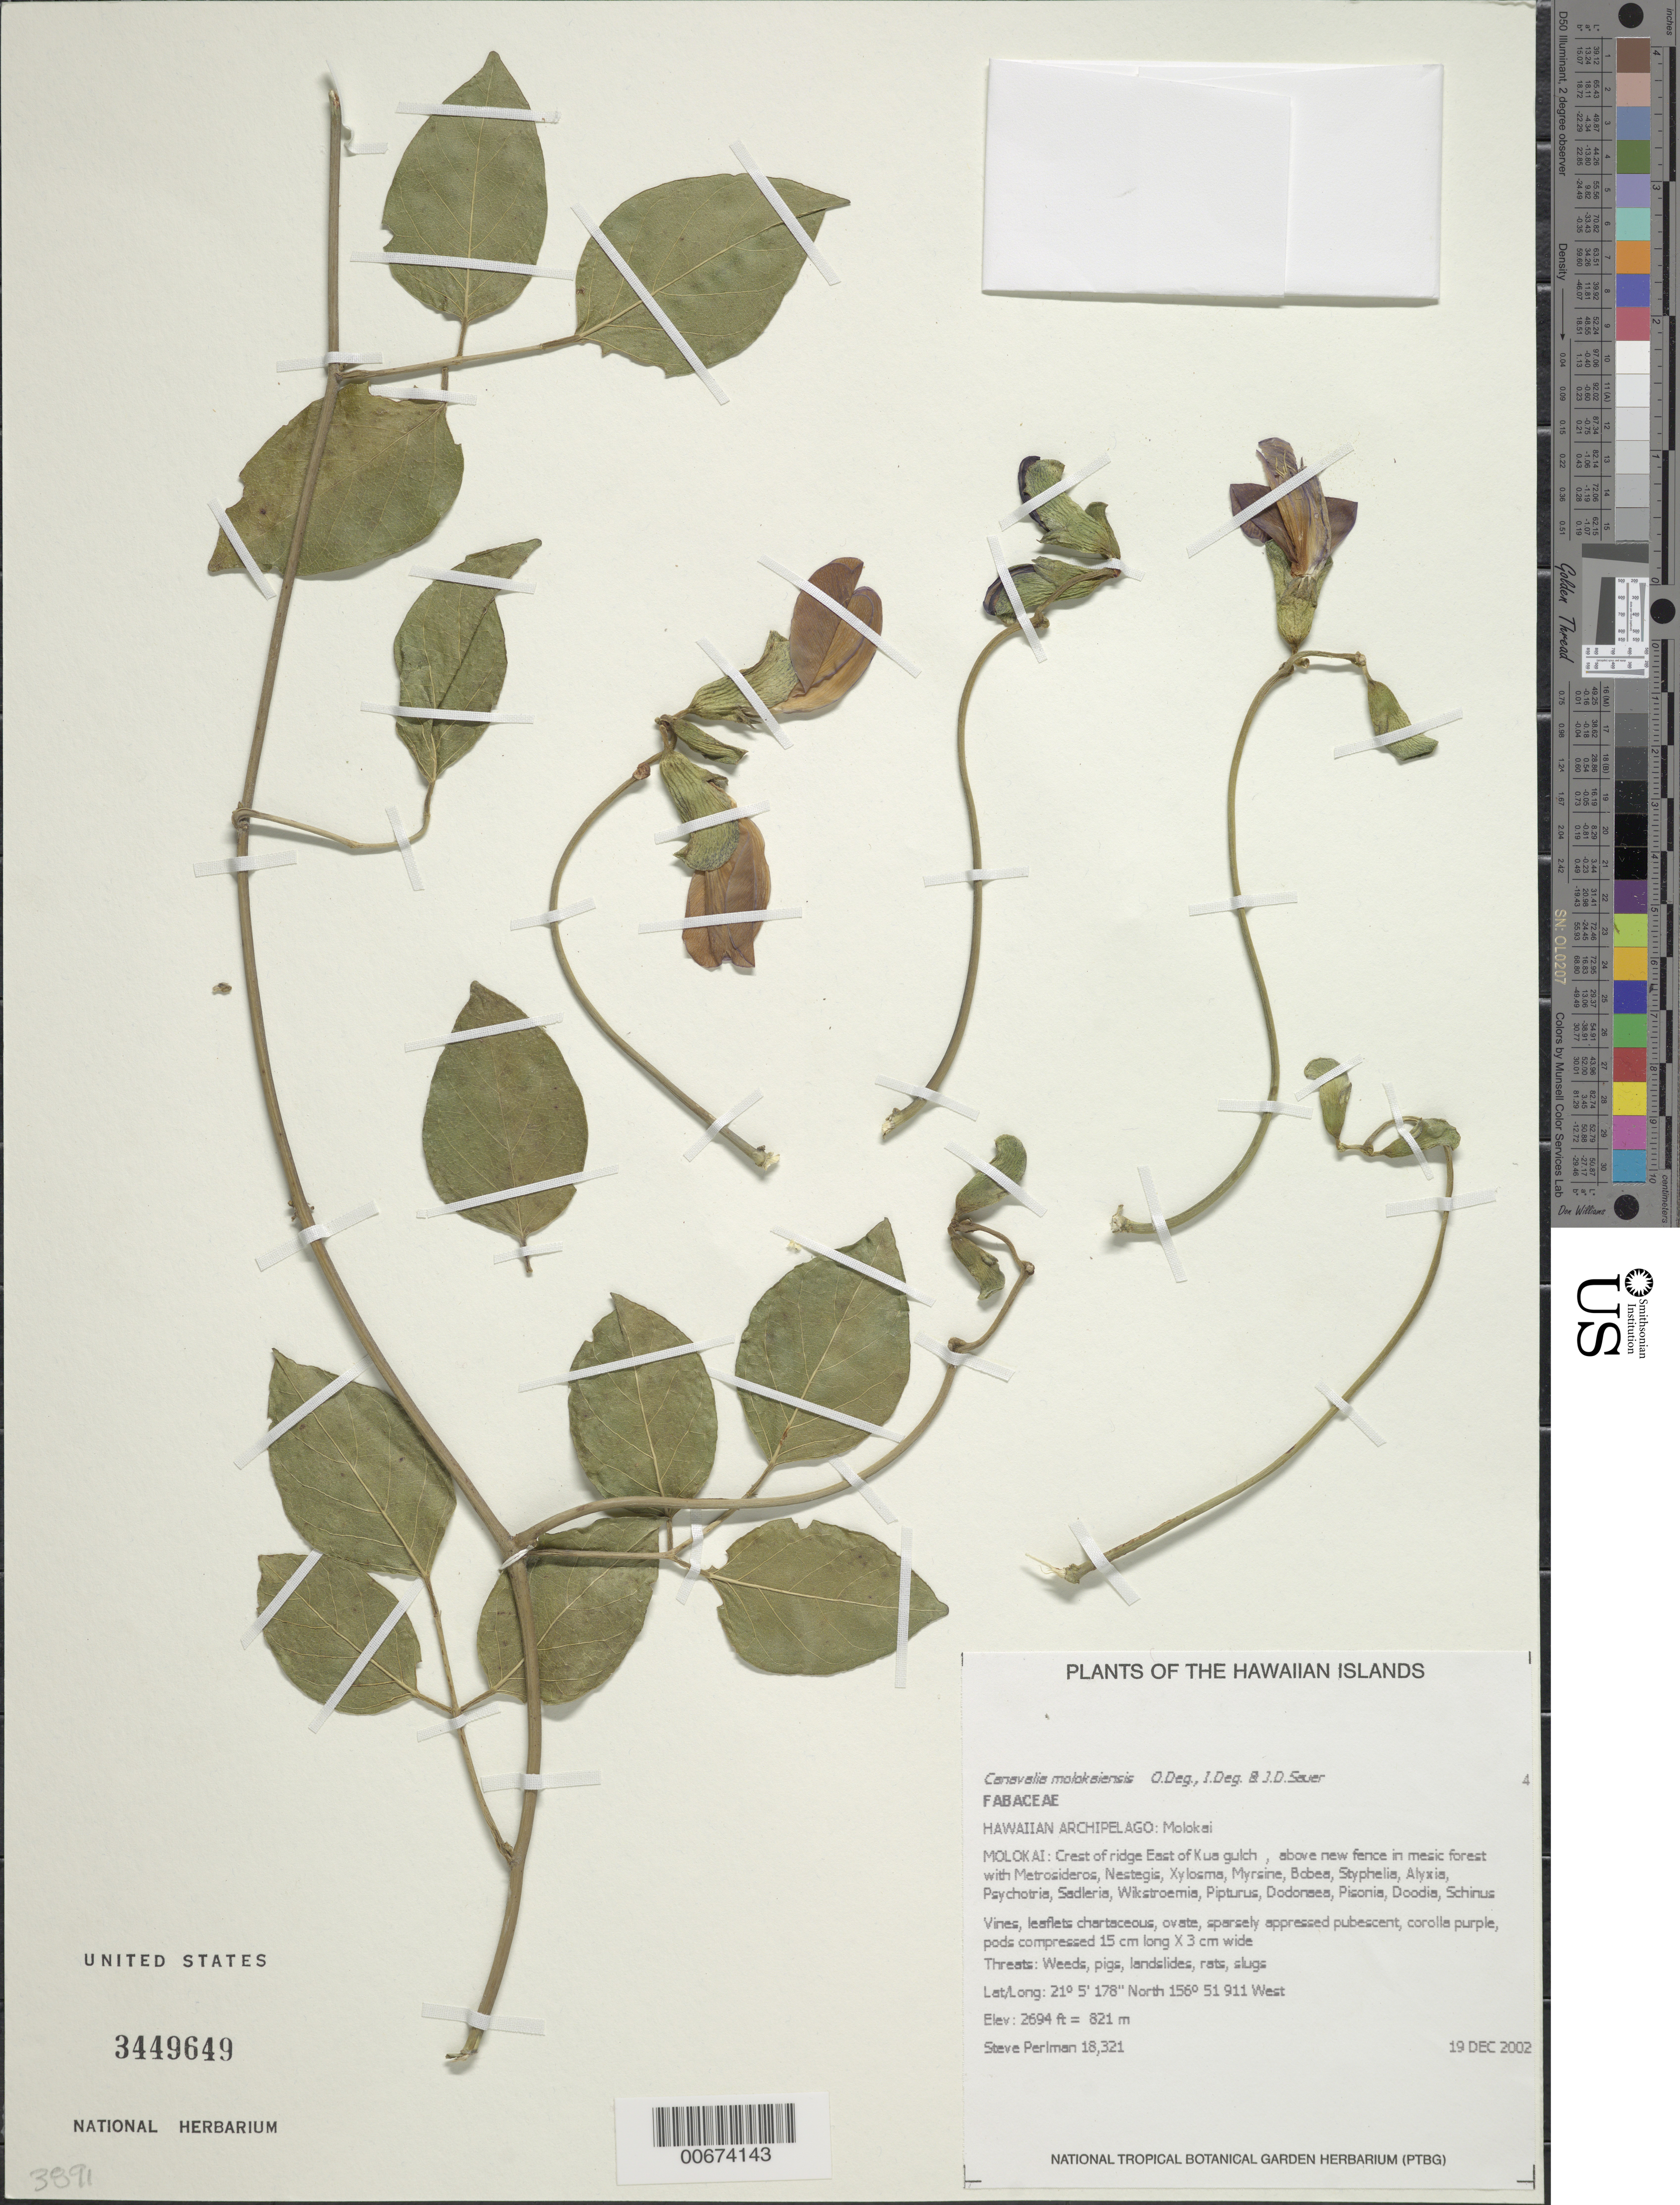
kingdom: Plantae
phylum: Tracheophyta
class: Magnoliopsida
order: Fabales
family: Fabaceae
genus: Canavalia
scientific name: Canavalia molokaiensis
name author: O. Deg. et al.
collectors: S. P. Perlman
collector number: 18321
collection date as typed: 19 Dec 2002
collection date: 2002-12-19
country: United States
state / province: Hawaii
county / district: Maui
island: Moloka'i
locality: Crest ridge of E of Kua gulch, above new fence in mesic forest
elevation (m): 821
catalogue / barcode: US 3449649